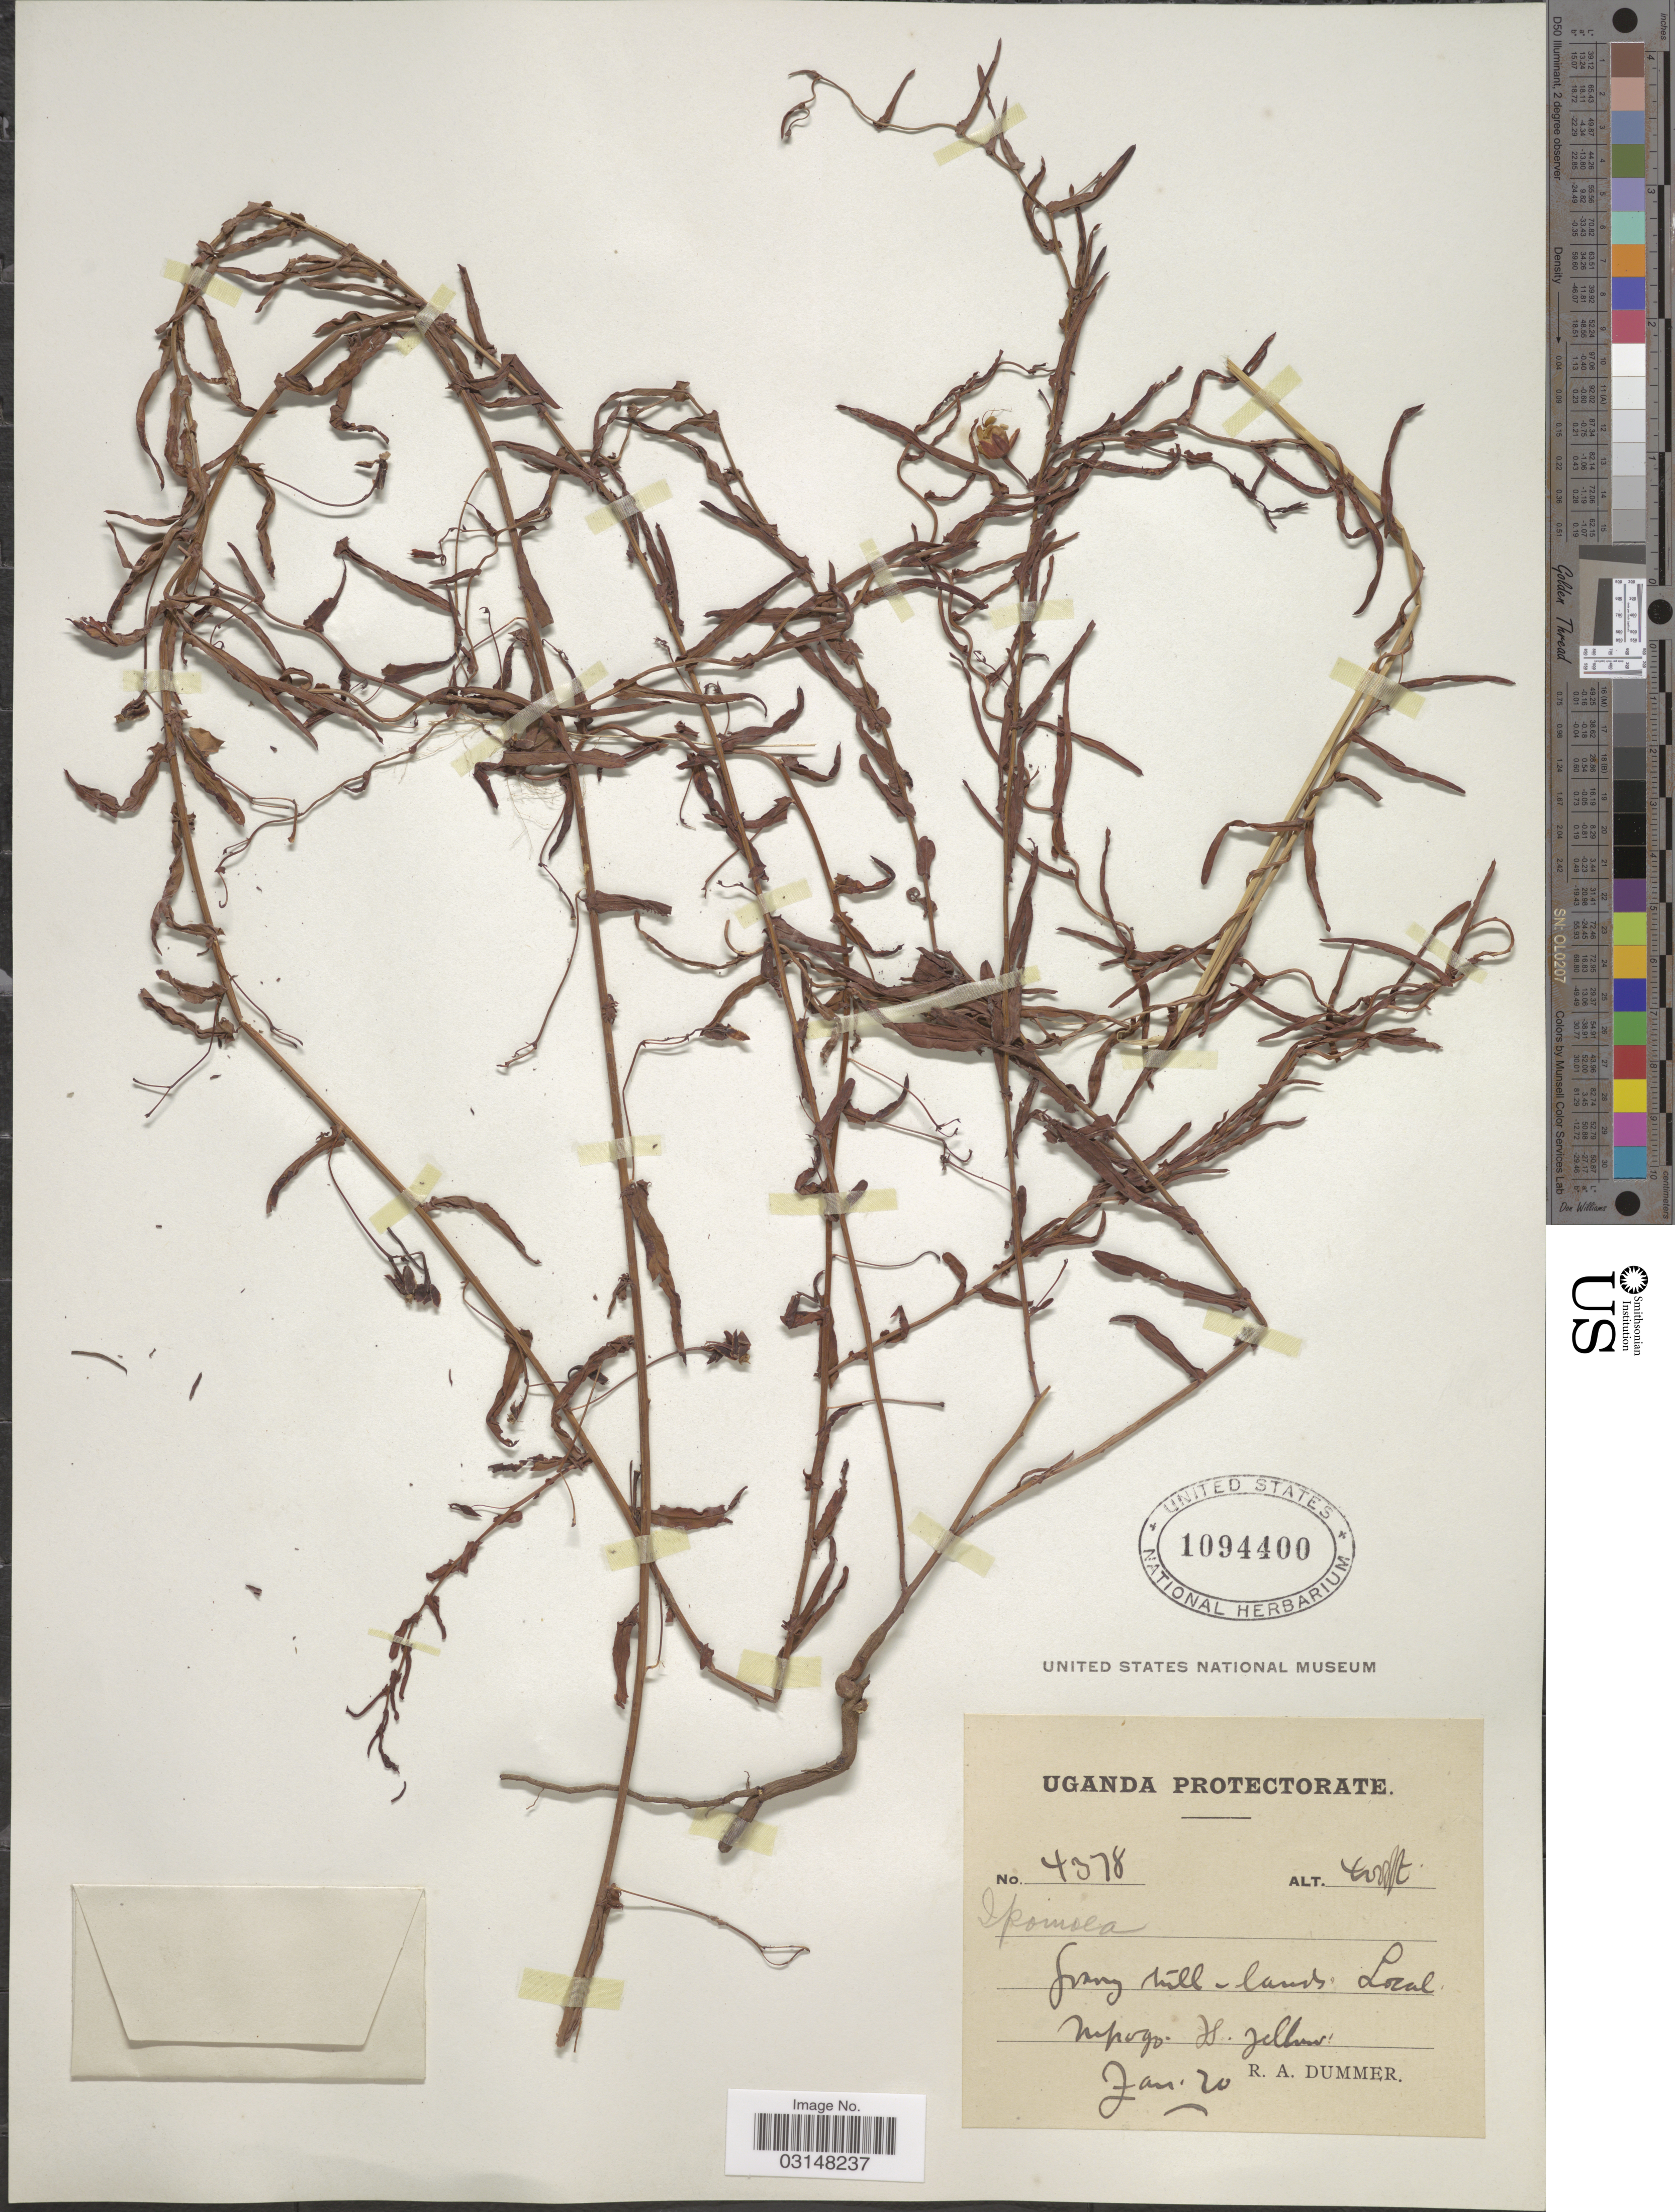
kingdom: Plantae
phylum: Tracheophyta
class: Magnoliopsida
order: Solanales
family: Convolvulaceae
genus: Xenostegia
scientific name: Xenostegia tridentata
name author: (L.) D.F. Austin & Staples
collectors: R. Dümmer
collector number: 4378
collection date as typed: Transcribed d/m/y: /1/20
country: Uganda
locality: Uganda Protectorate. Grassy hill-lands. Mpogo.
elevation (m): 1219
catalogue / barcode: US 1094400